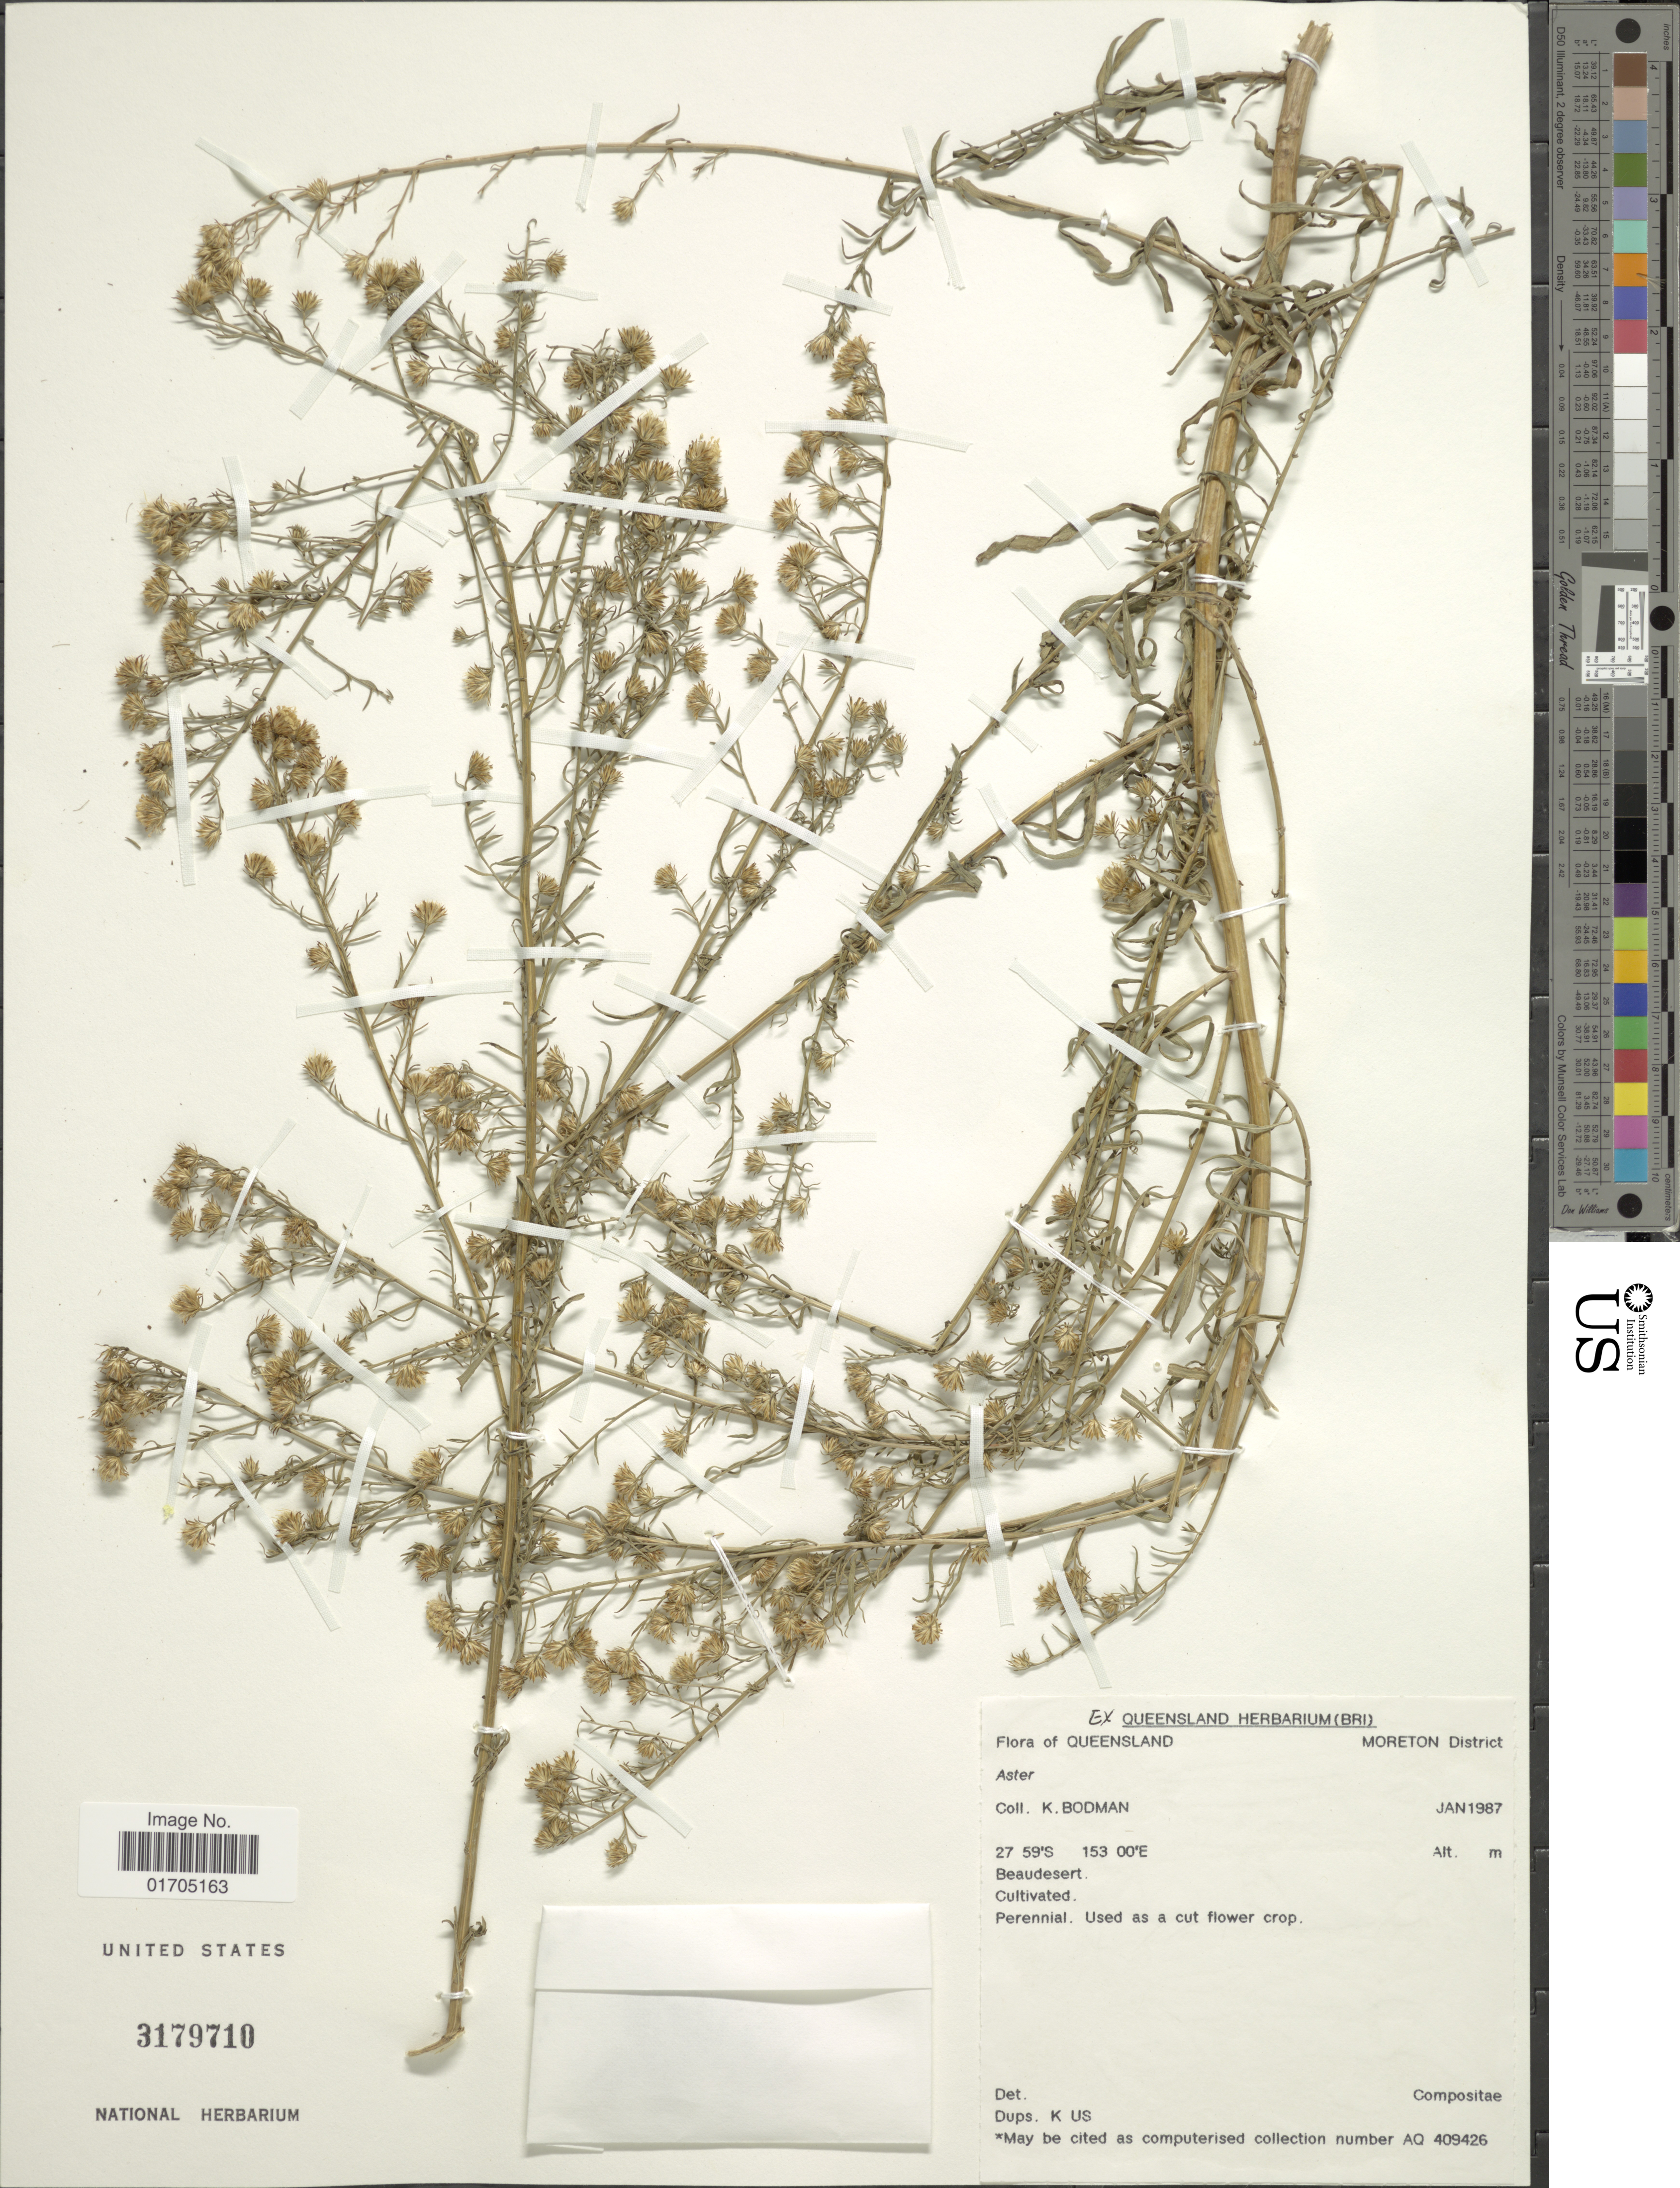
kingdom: Plantae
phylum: Tracheophyta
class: Magnoliopsida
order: Asterales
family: Asteraceae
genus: Symphyotrichum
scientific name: Symphyotrichum sp.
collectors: K. Bodman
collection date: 1987-01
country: Australia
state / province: Queensland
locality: Moreton District, Beaudesert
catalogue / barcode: US 3179710